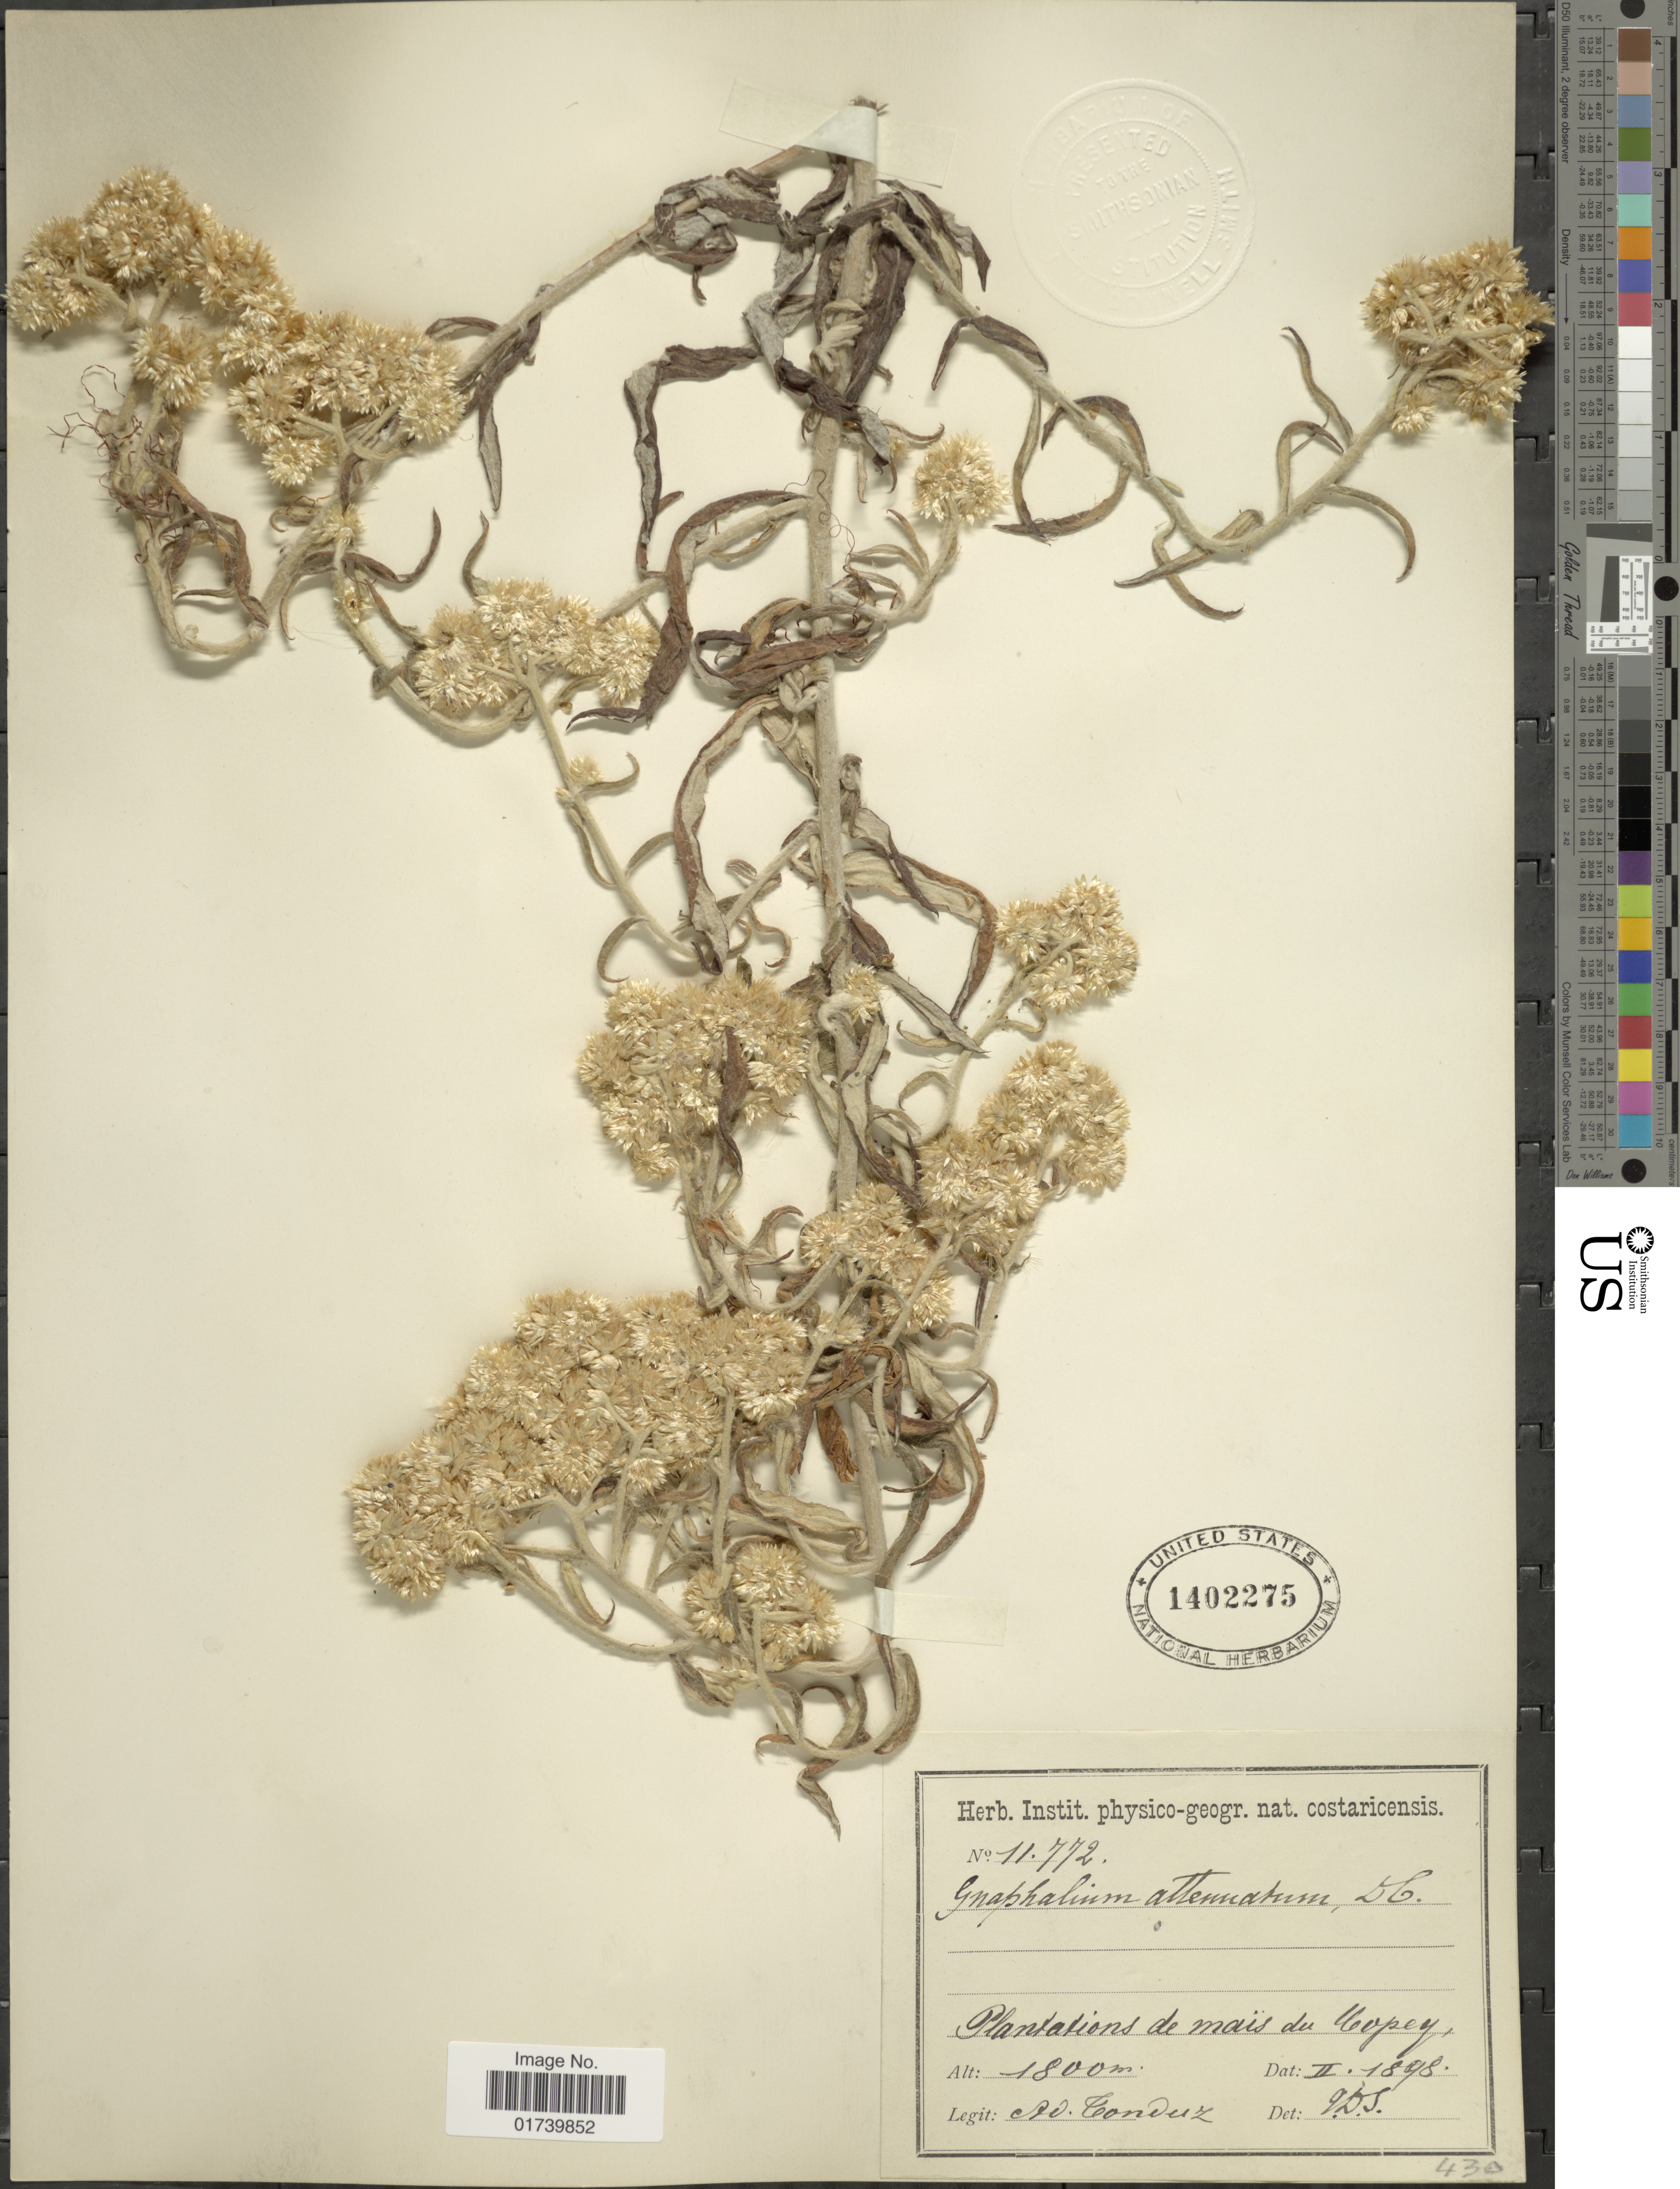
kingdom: Plantae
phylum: Tracheophyta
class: Magnoliopsida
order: Asterales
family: Asteraceae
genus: Pseudognaphalium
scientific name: Pseudognaphalium attenuatum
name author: (DC.) Anderb.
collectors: A. Tonduz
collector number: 11772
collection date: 1898-02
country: Costa Rica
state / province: San José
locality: Plantations de mais du Copey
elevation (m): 1800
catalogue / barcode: US 1402275